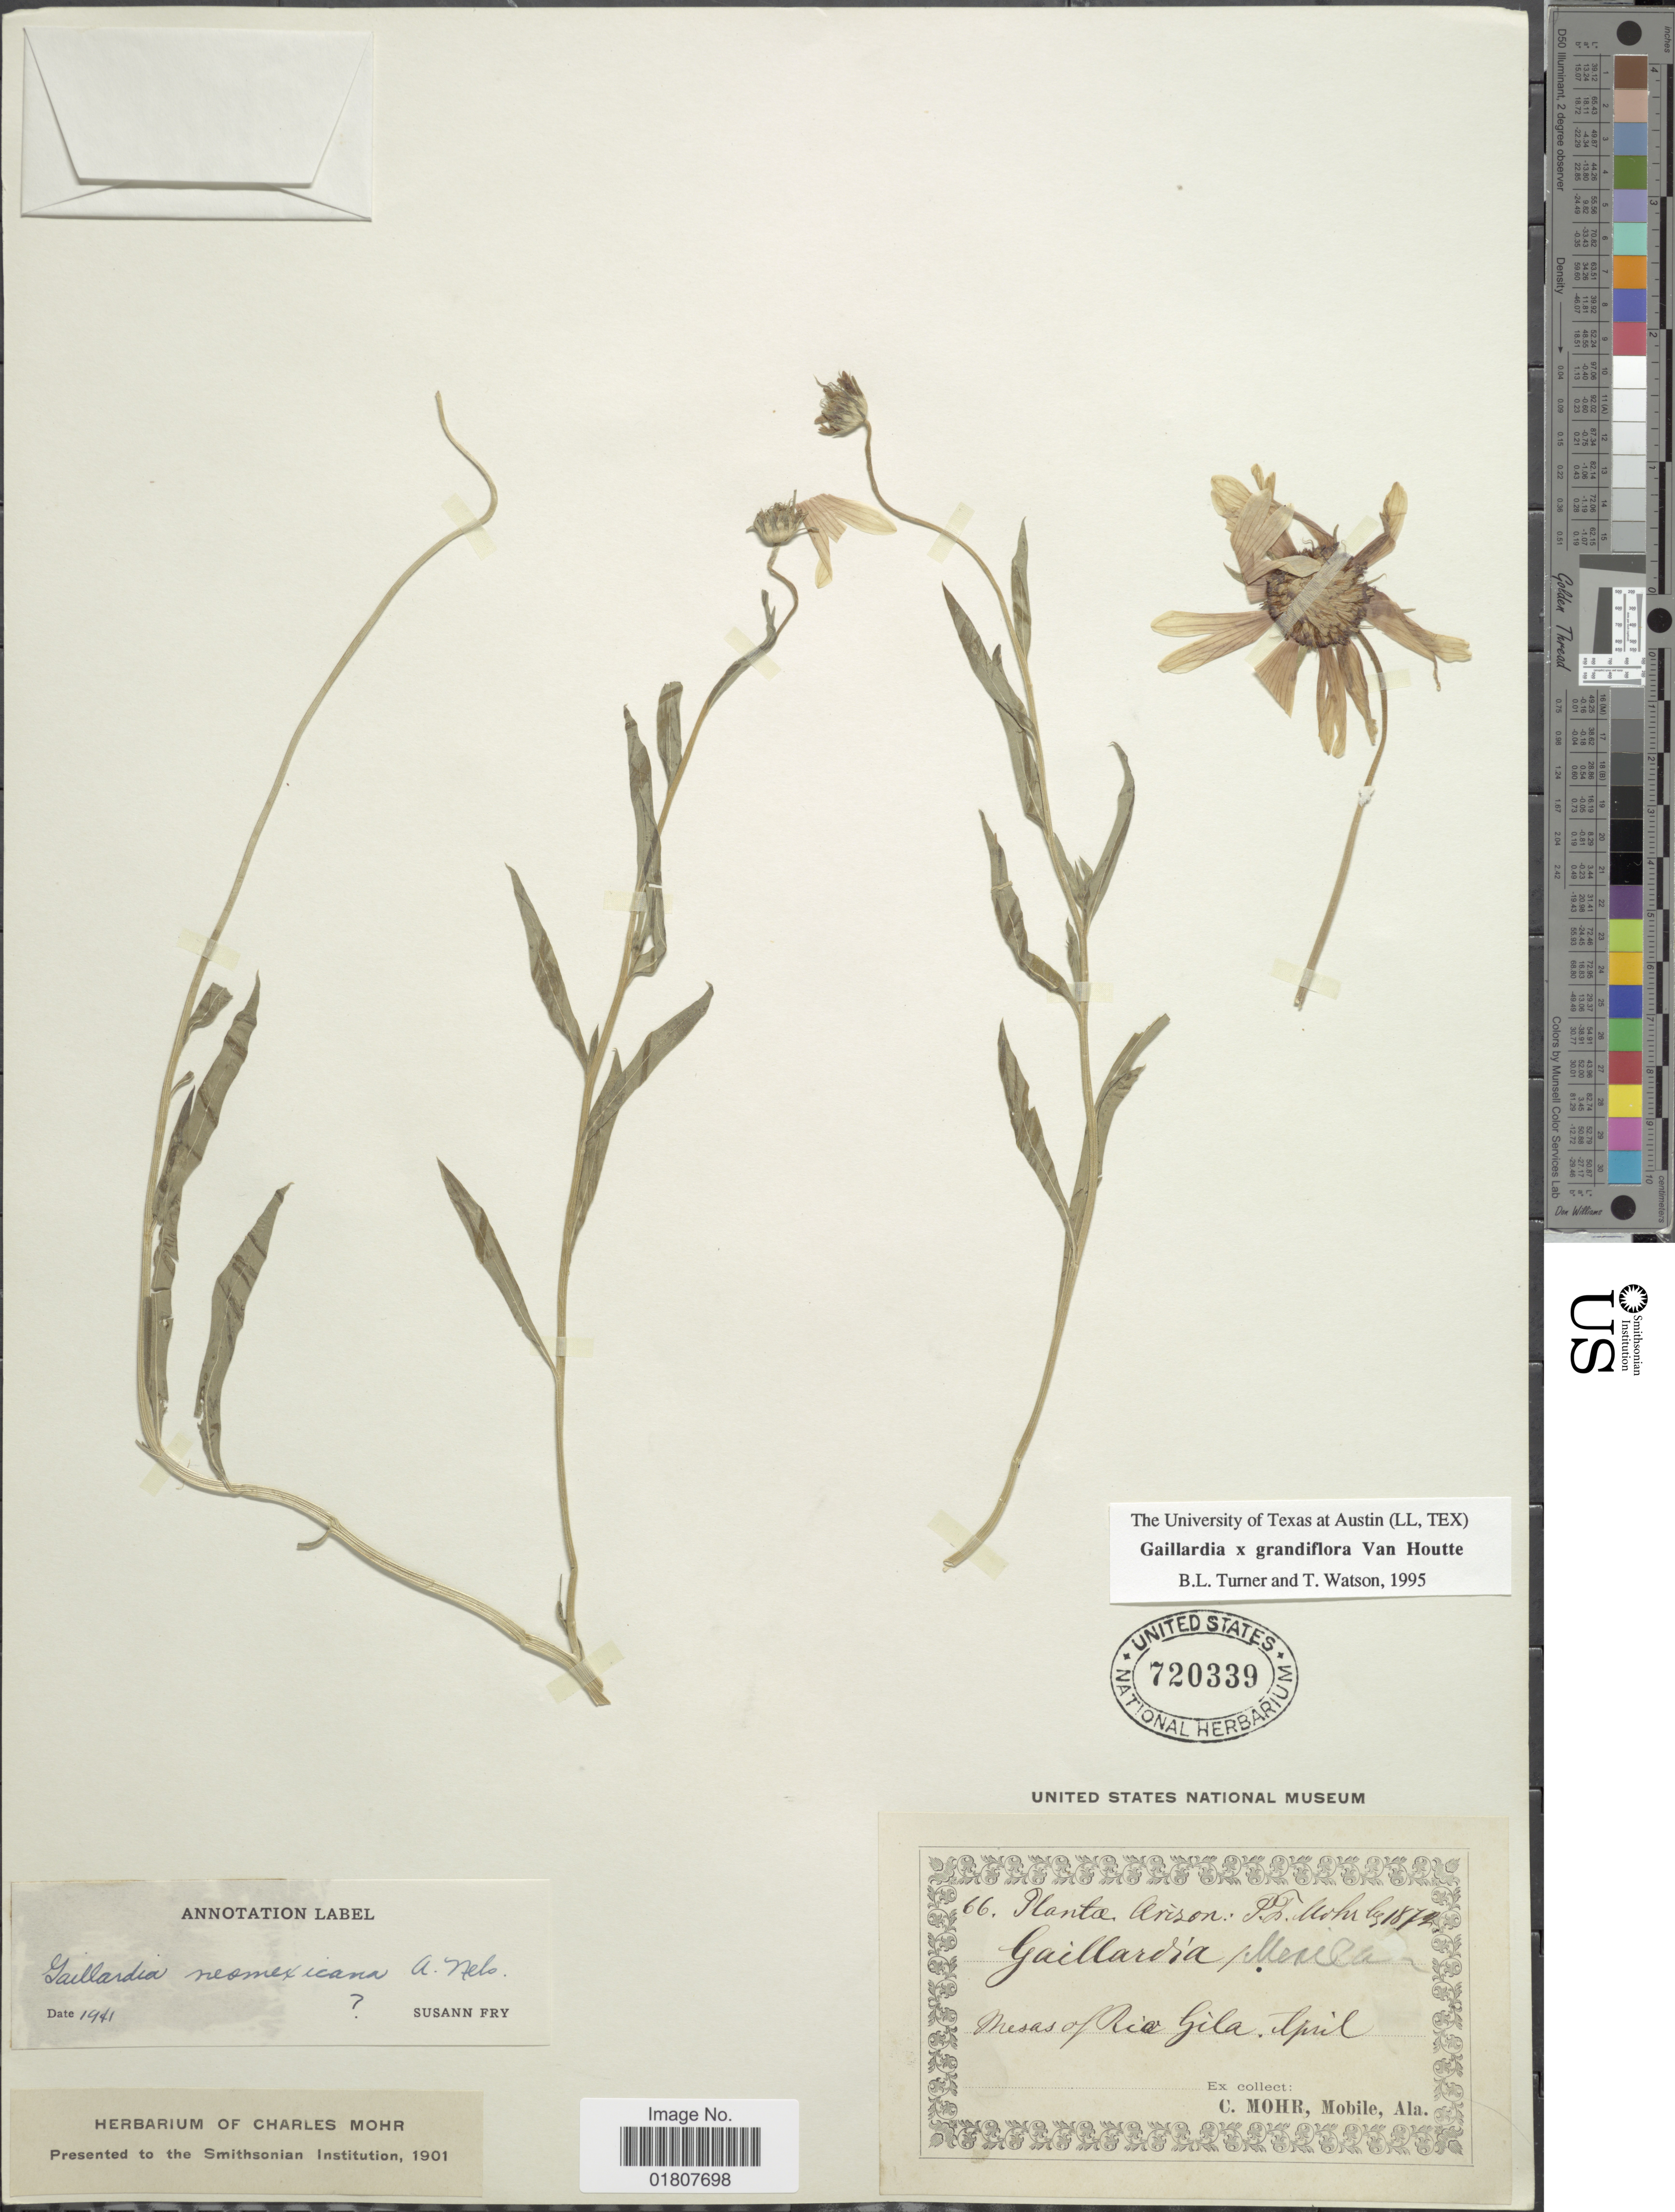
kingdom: Plantae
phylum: Tracheophyta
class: Magnoliopsida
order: Asterales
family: Asteraceae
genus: Gaillardia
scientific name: Gaillardia x grandiflora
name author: Van Houten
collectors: C. T. Mohr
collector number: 66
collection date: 1872-04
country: United States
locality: Mesas of Rio Gila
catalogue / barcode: US 720339